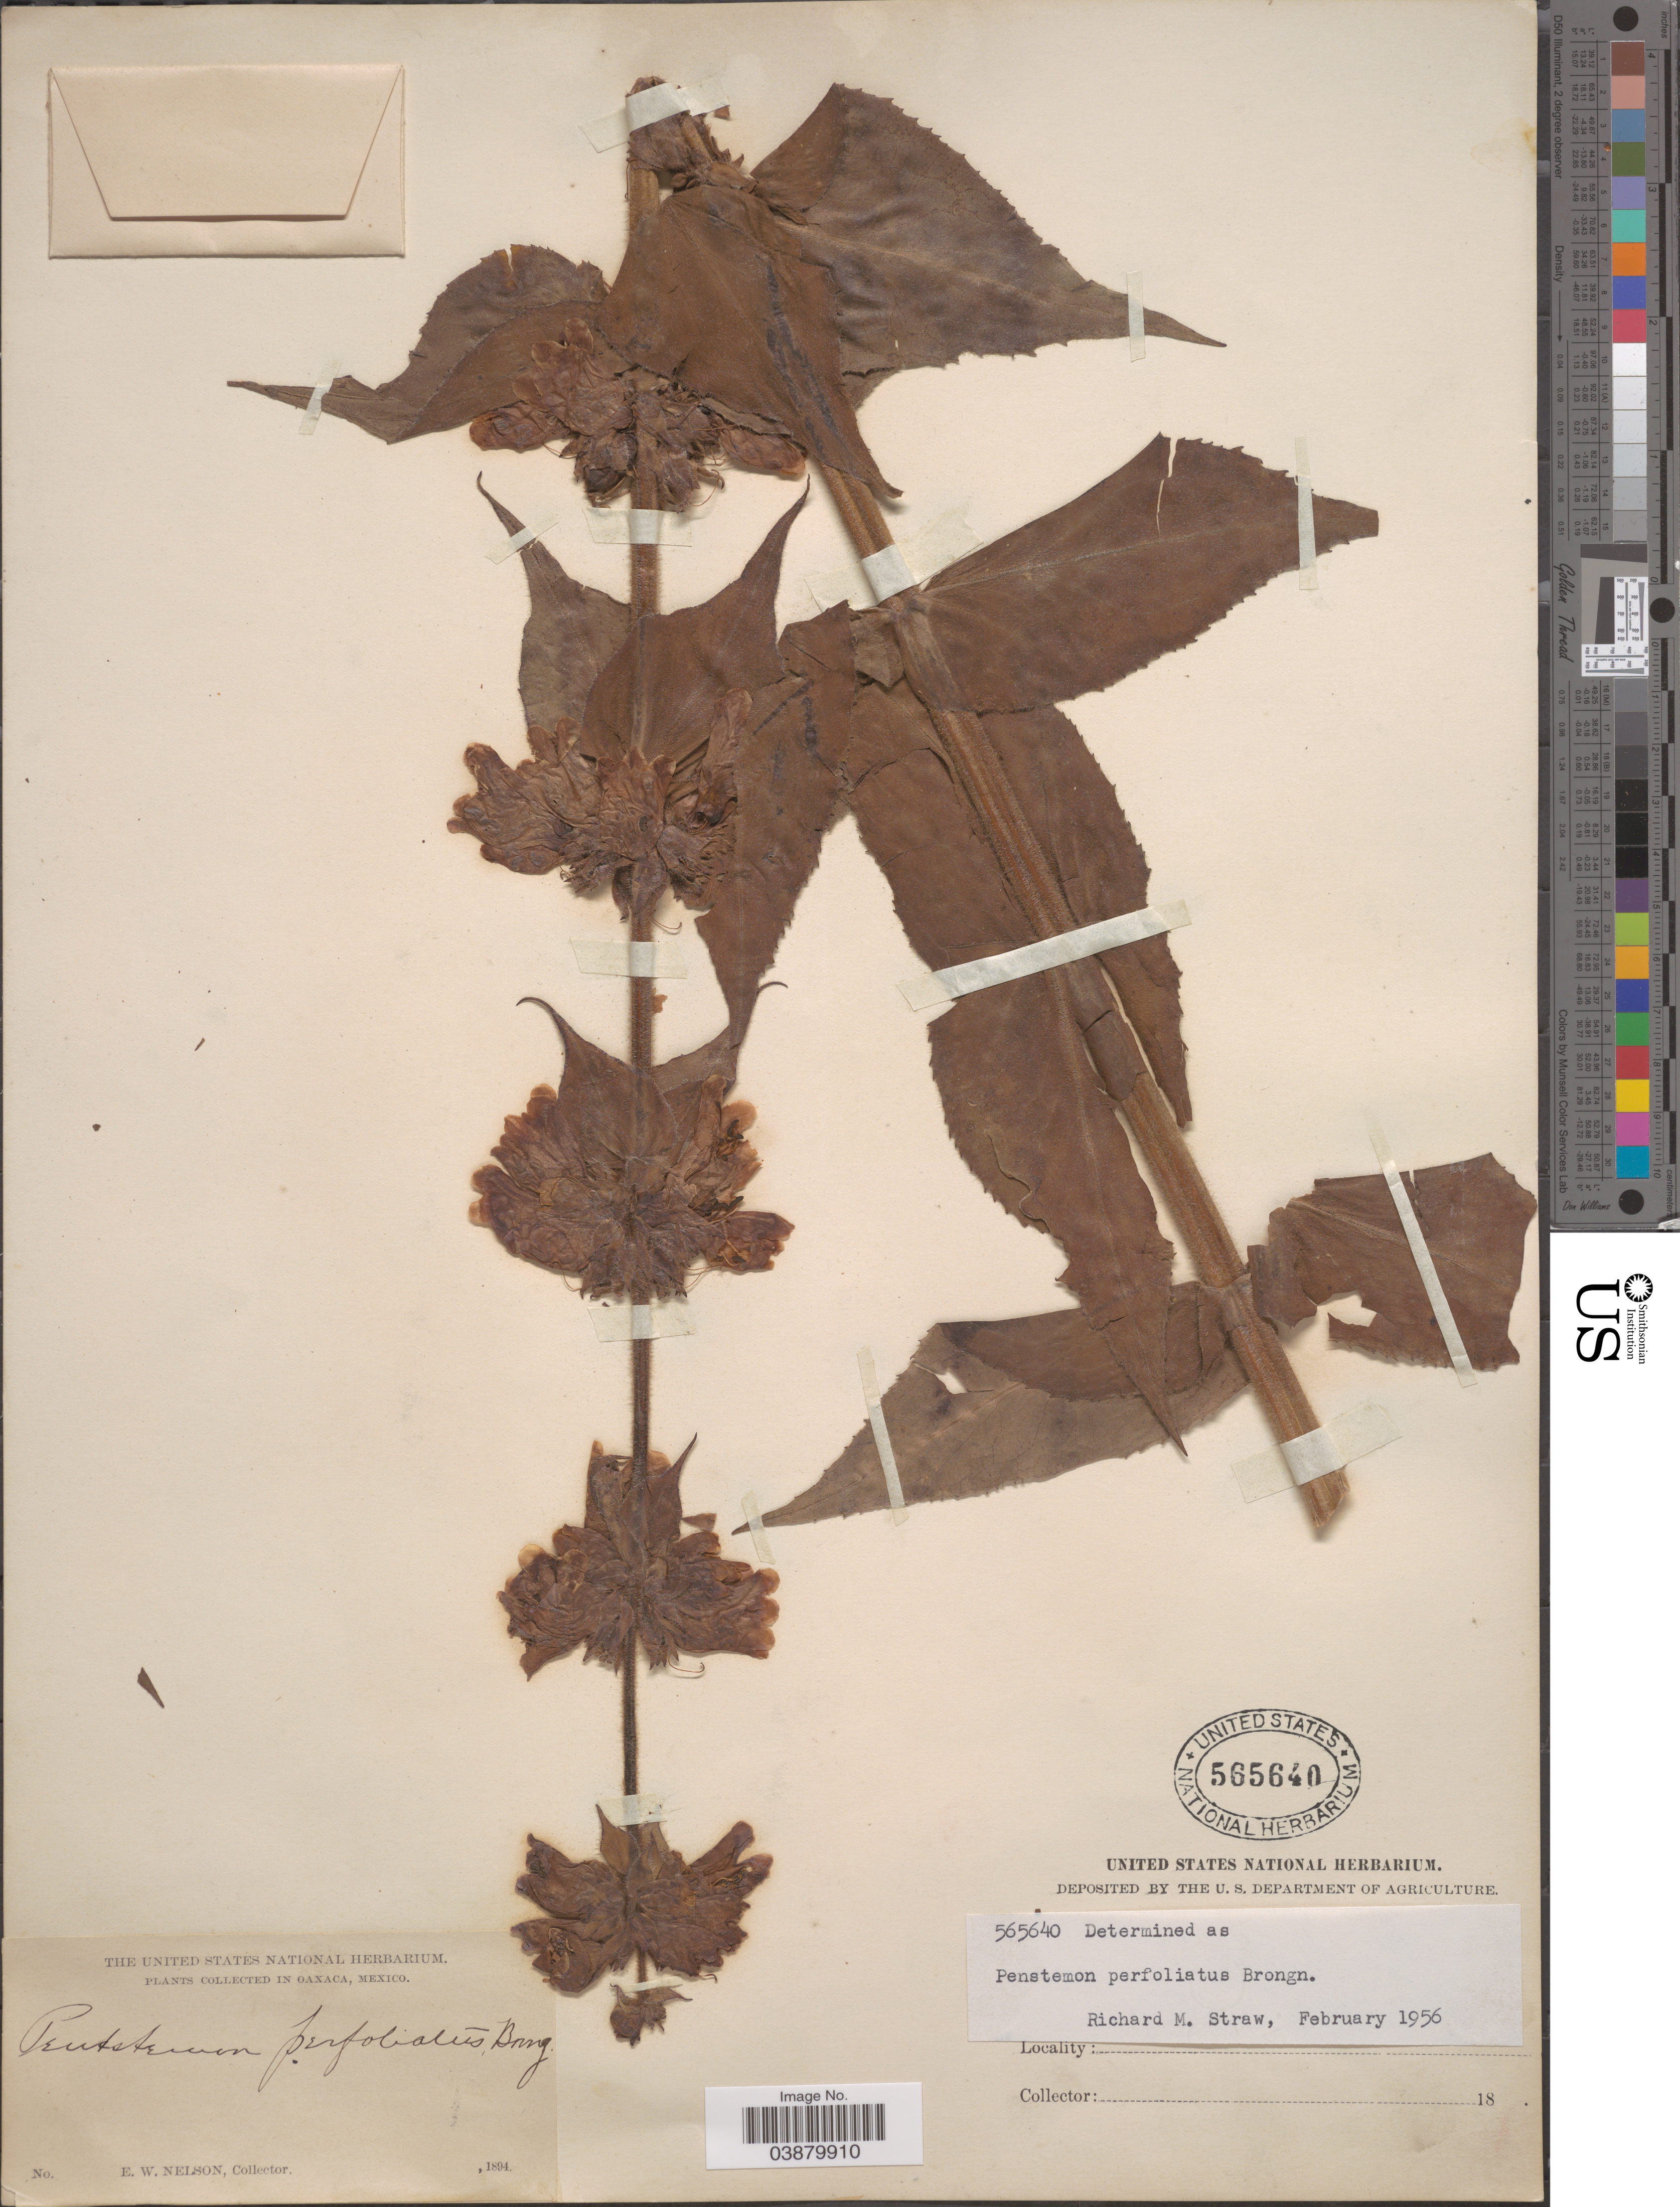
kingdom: Plantae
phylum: Tracheophyta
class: Magnoliopsida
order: Lamiales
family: Plantaginaceae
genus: Penstemon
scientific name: Penstemon perfoliatus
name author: Brongn.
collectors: E. W. Nelson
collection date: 1894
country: Mexico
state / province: Oaxaca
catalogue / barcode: US 565640